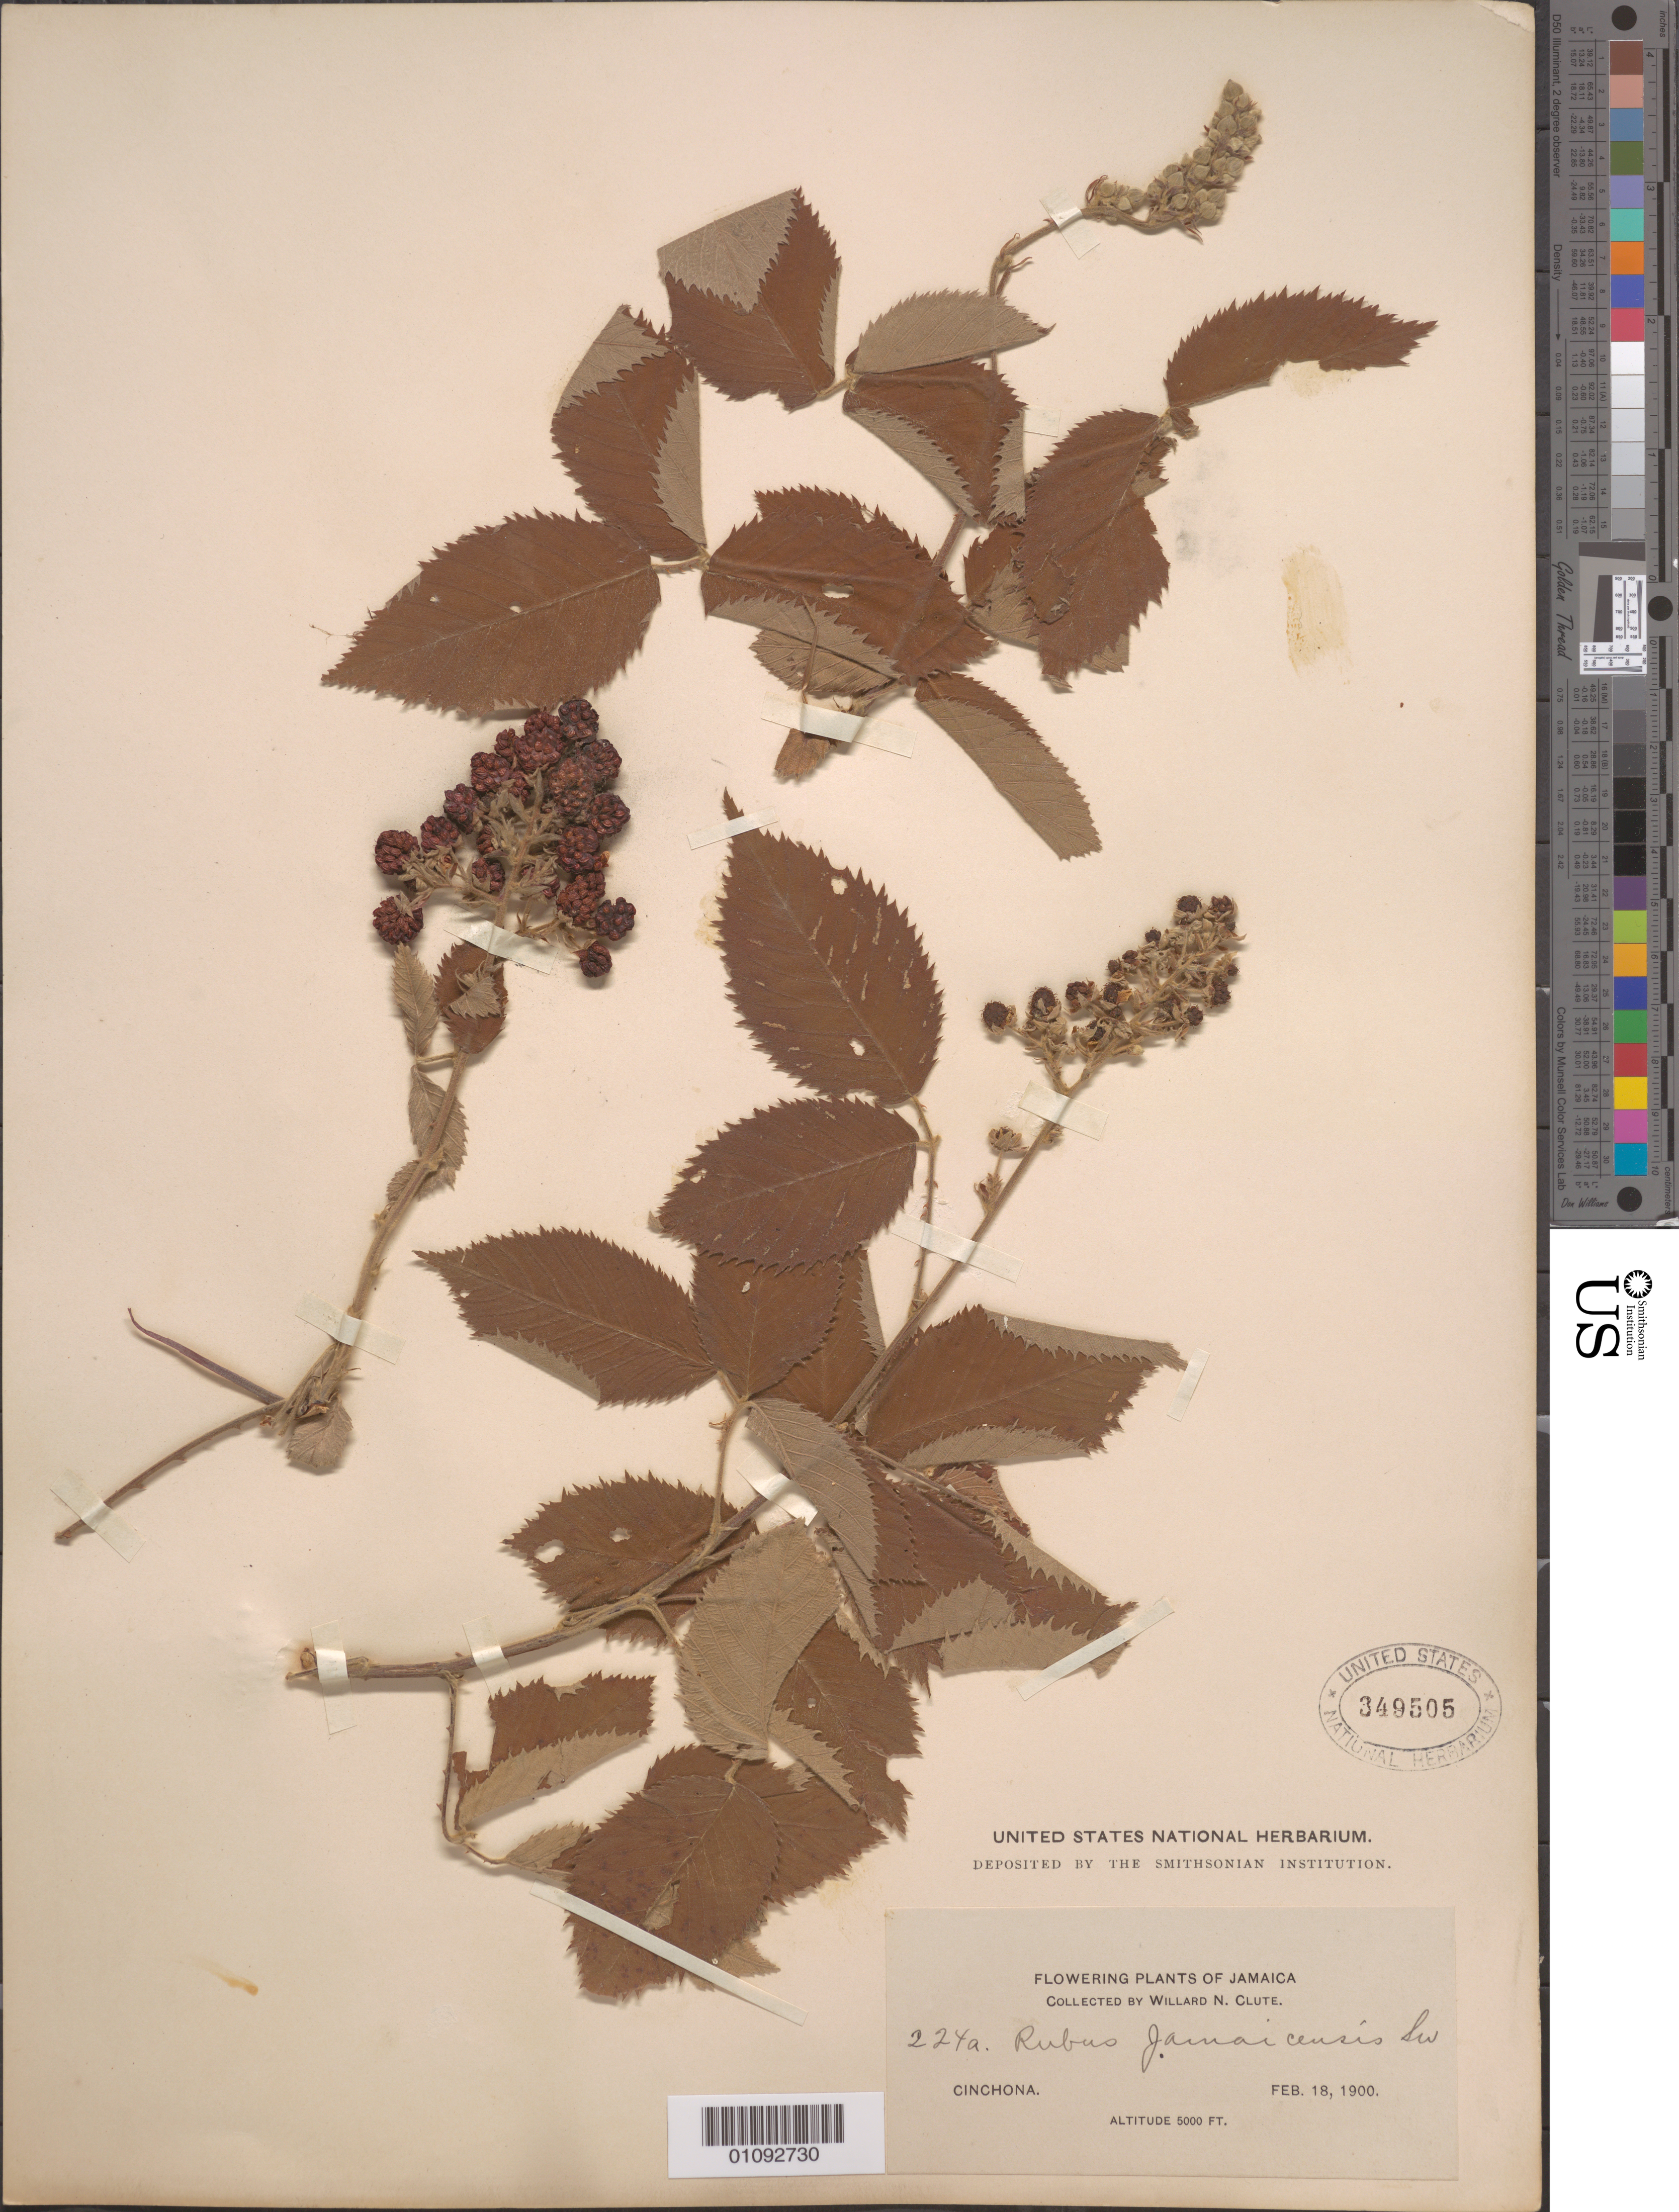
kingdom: Plantae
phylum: Tracheophyta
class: Magnoliopsida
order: Rosales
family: Rosaceae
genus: Rubus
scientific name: Rubus jamaicensis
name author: L.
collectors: W. N. Clute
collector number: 224a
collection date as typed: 18 Feb 1900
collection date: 1900-02-18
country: Jamaica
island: Jamaica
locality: Cinchona.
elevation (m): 1524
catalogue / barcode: US 349505